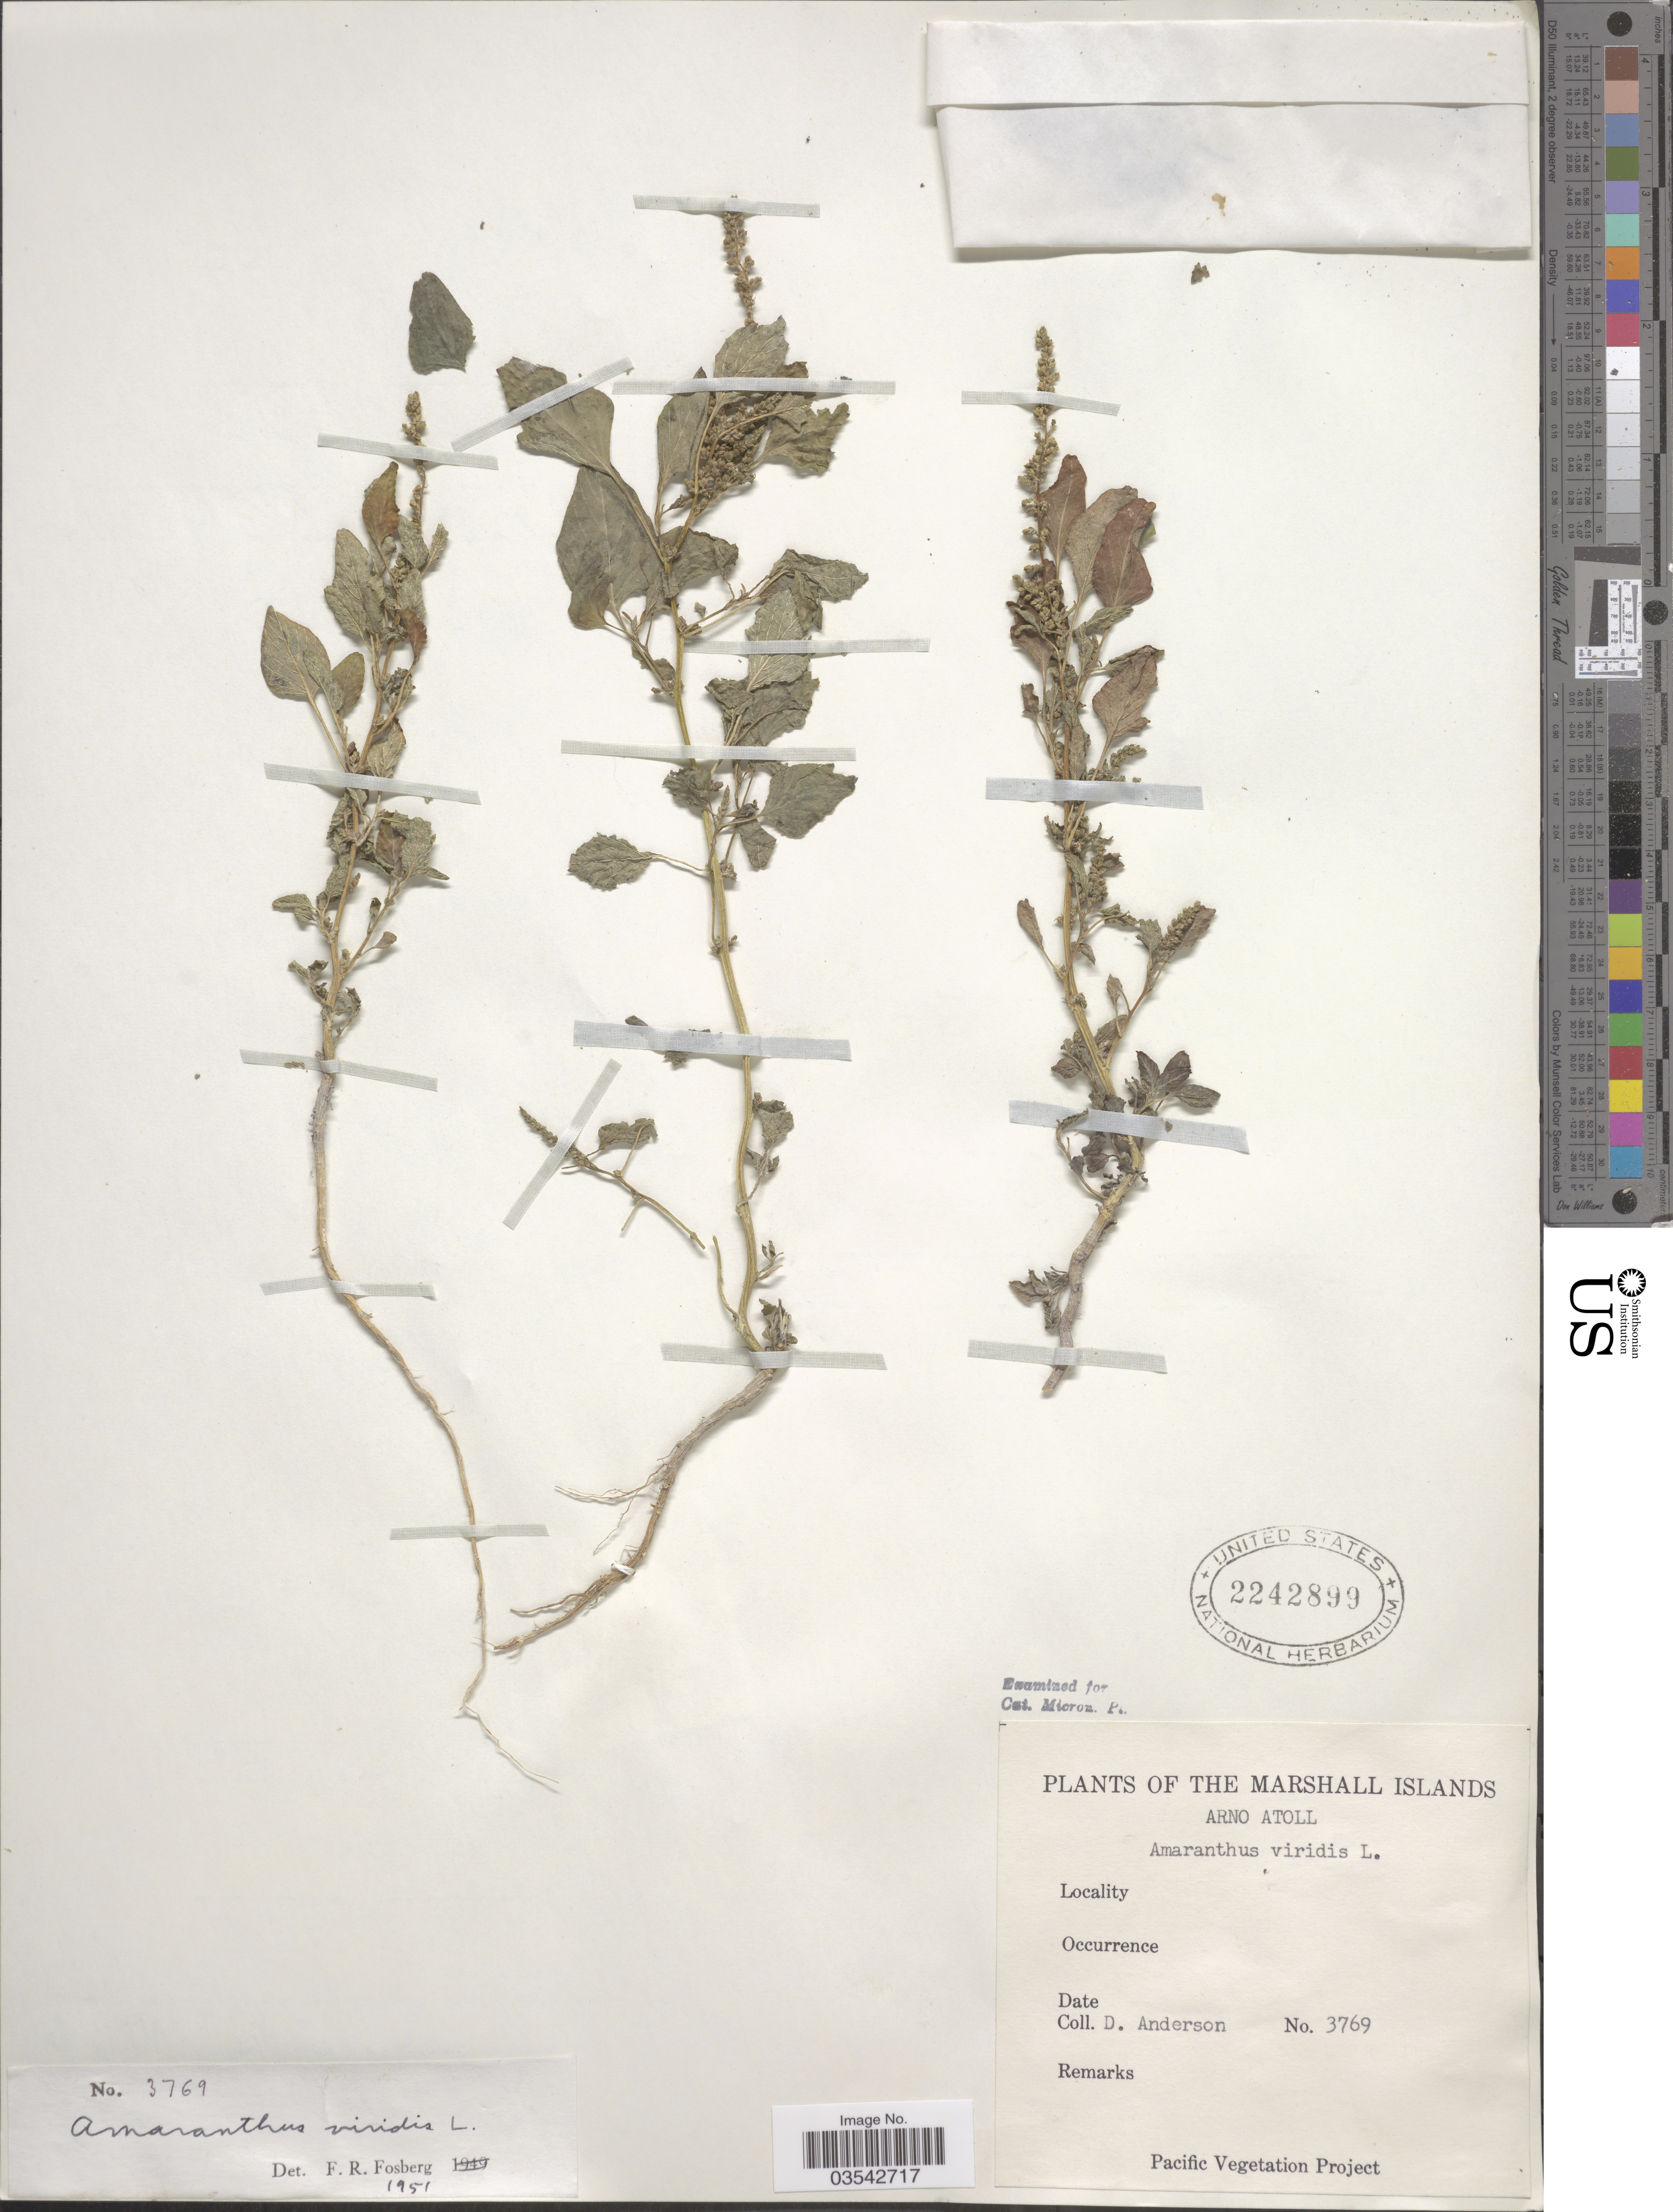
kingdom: Plantae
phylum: Tracheophyta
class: Magnoliopsida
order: Caryophyllales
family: Amaranthaceae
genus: Amaranthus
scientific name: Amaranthus viridis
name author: L.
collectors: D. Anderson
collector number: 3769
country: Marshall Islands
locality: Arno Atoll.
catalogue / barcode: US 2242899